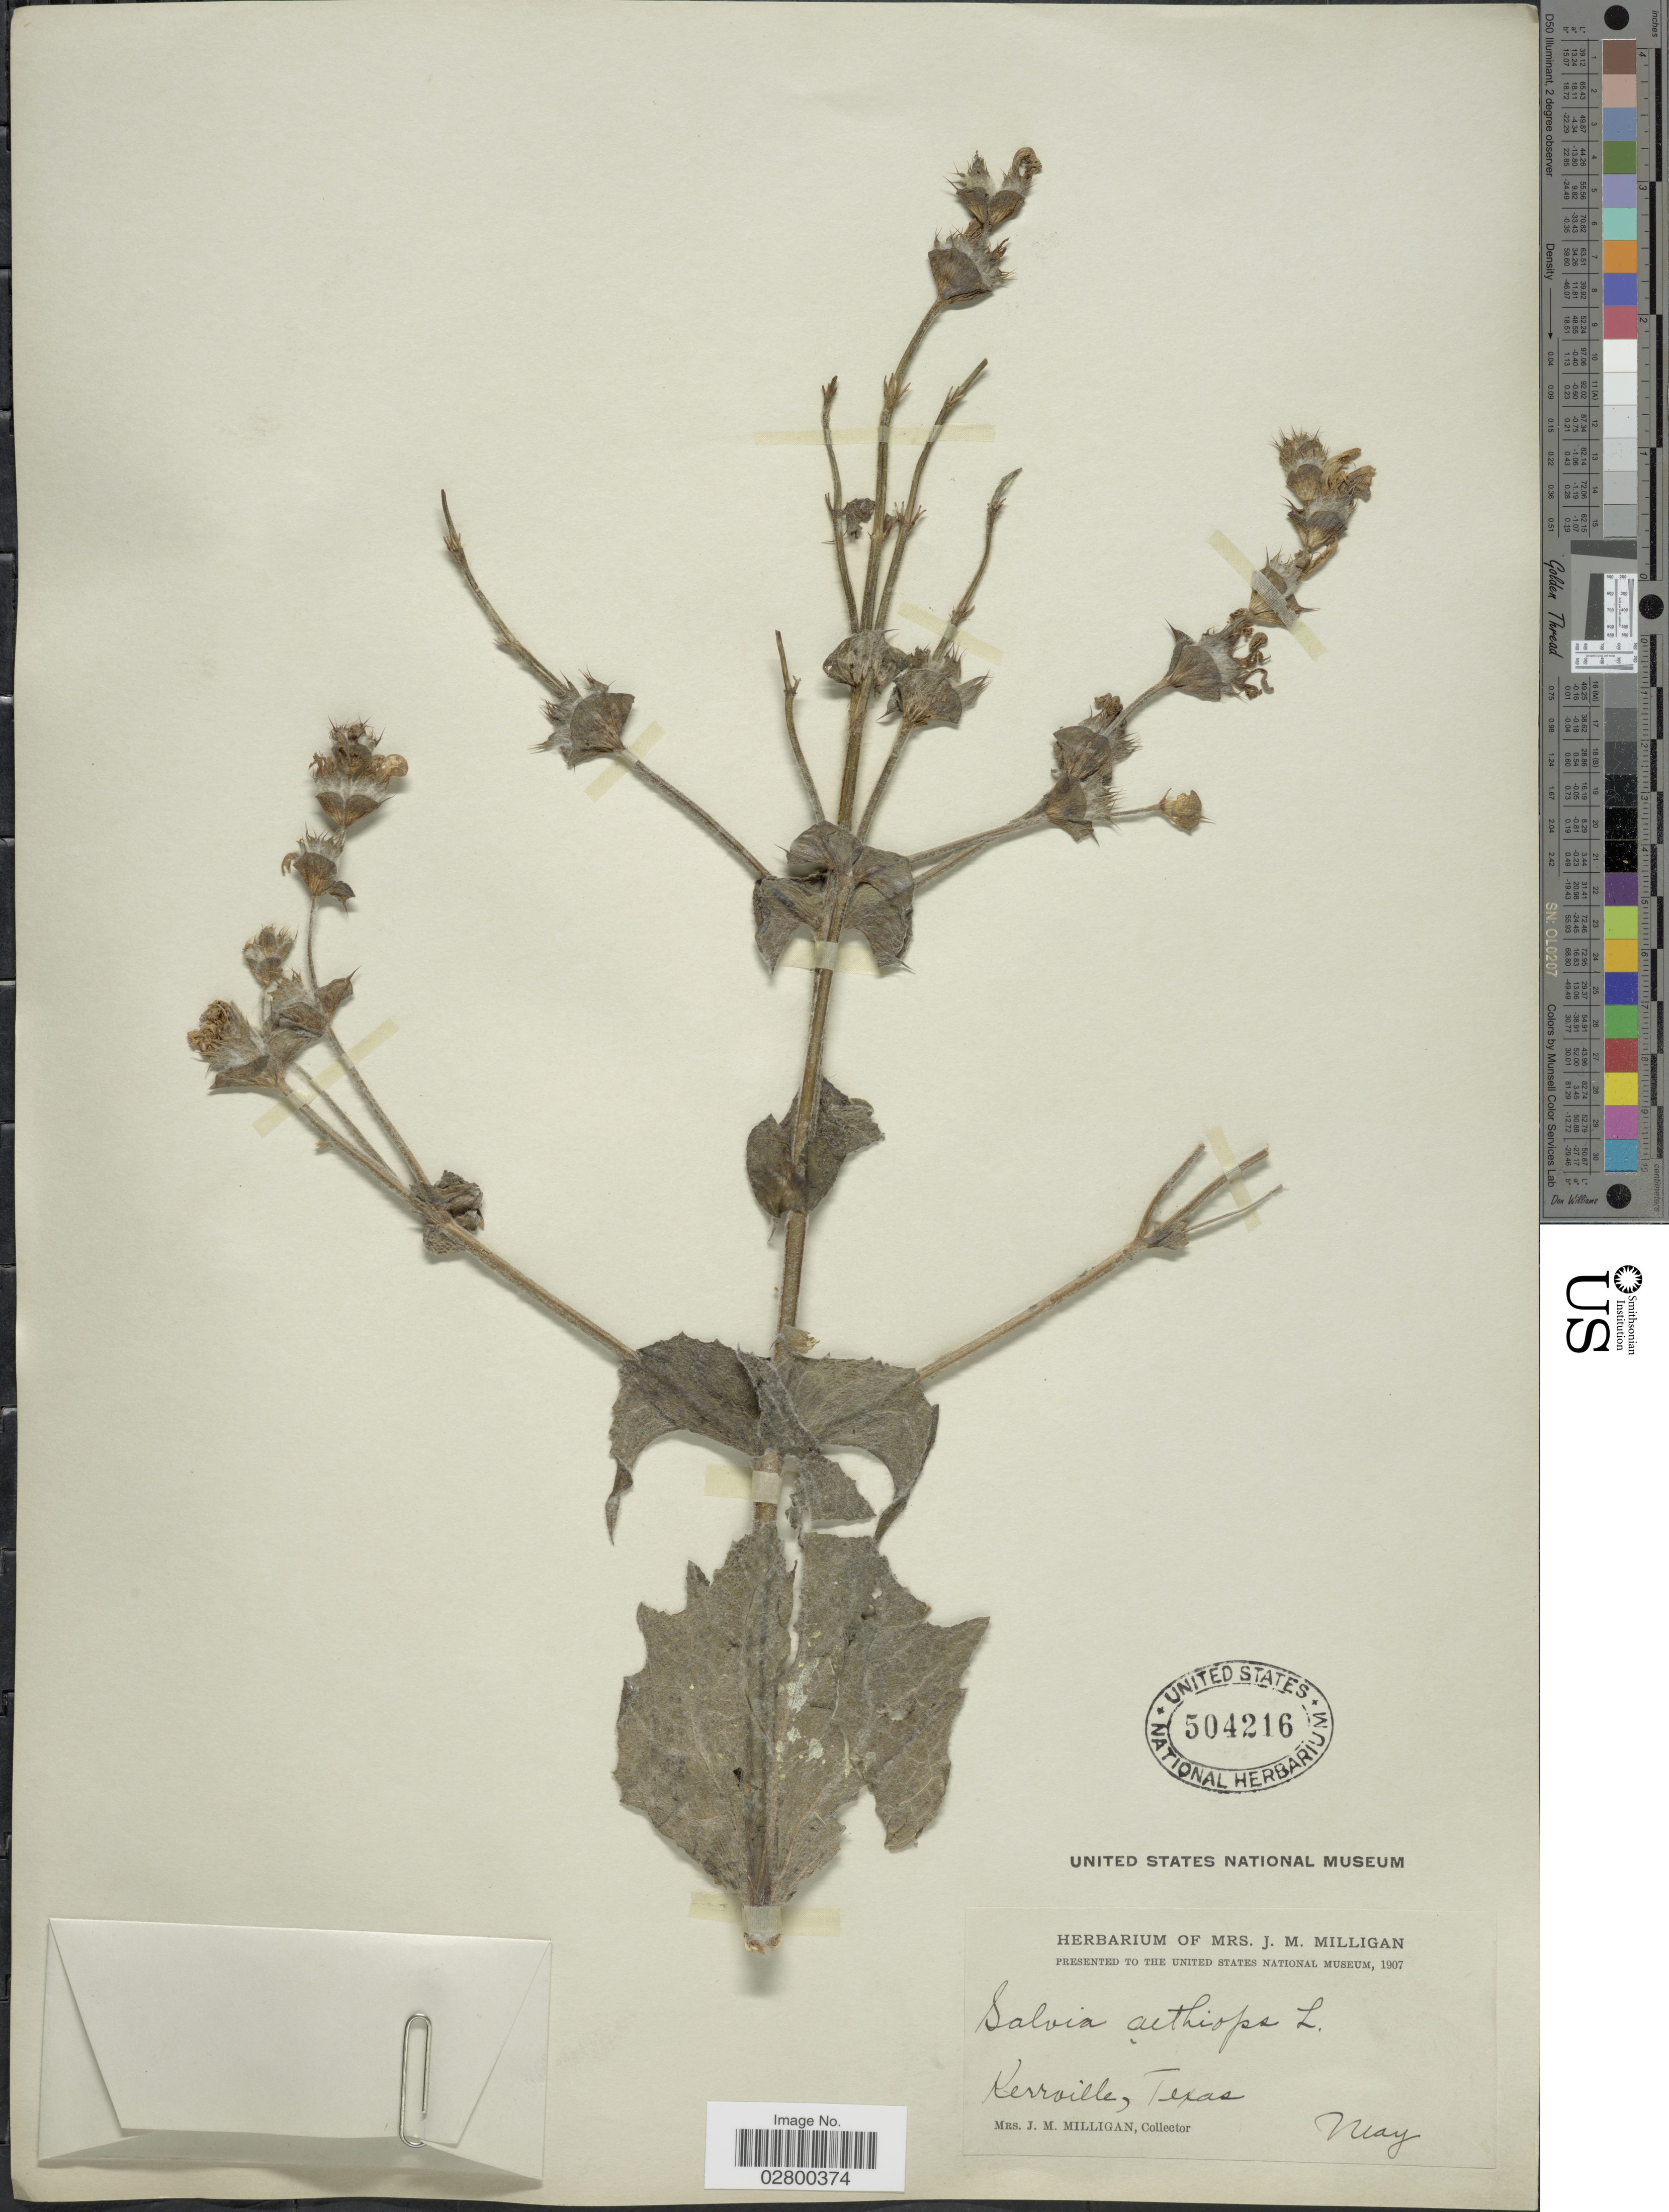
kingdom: Plantae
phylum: Tracheophyta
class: Magnoliopsida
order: Lamiales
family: Lamiaceae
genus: Salvia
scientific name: Salvia aethiopis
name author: L.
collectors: J. Milligan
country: United States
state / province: Texas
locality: Kerrville, Texas.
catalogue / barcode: US 504216